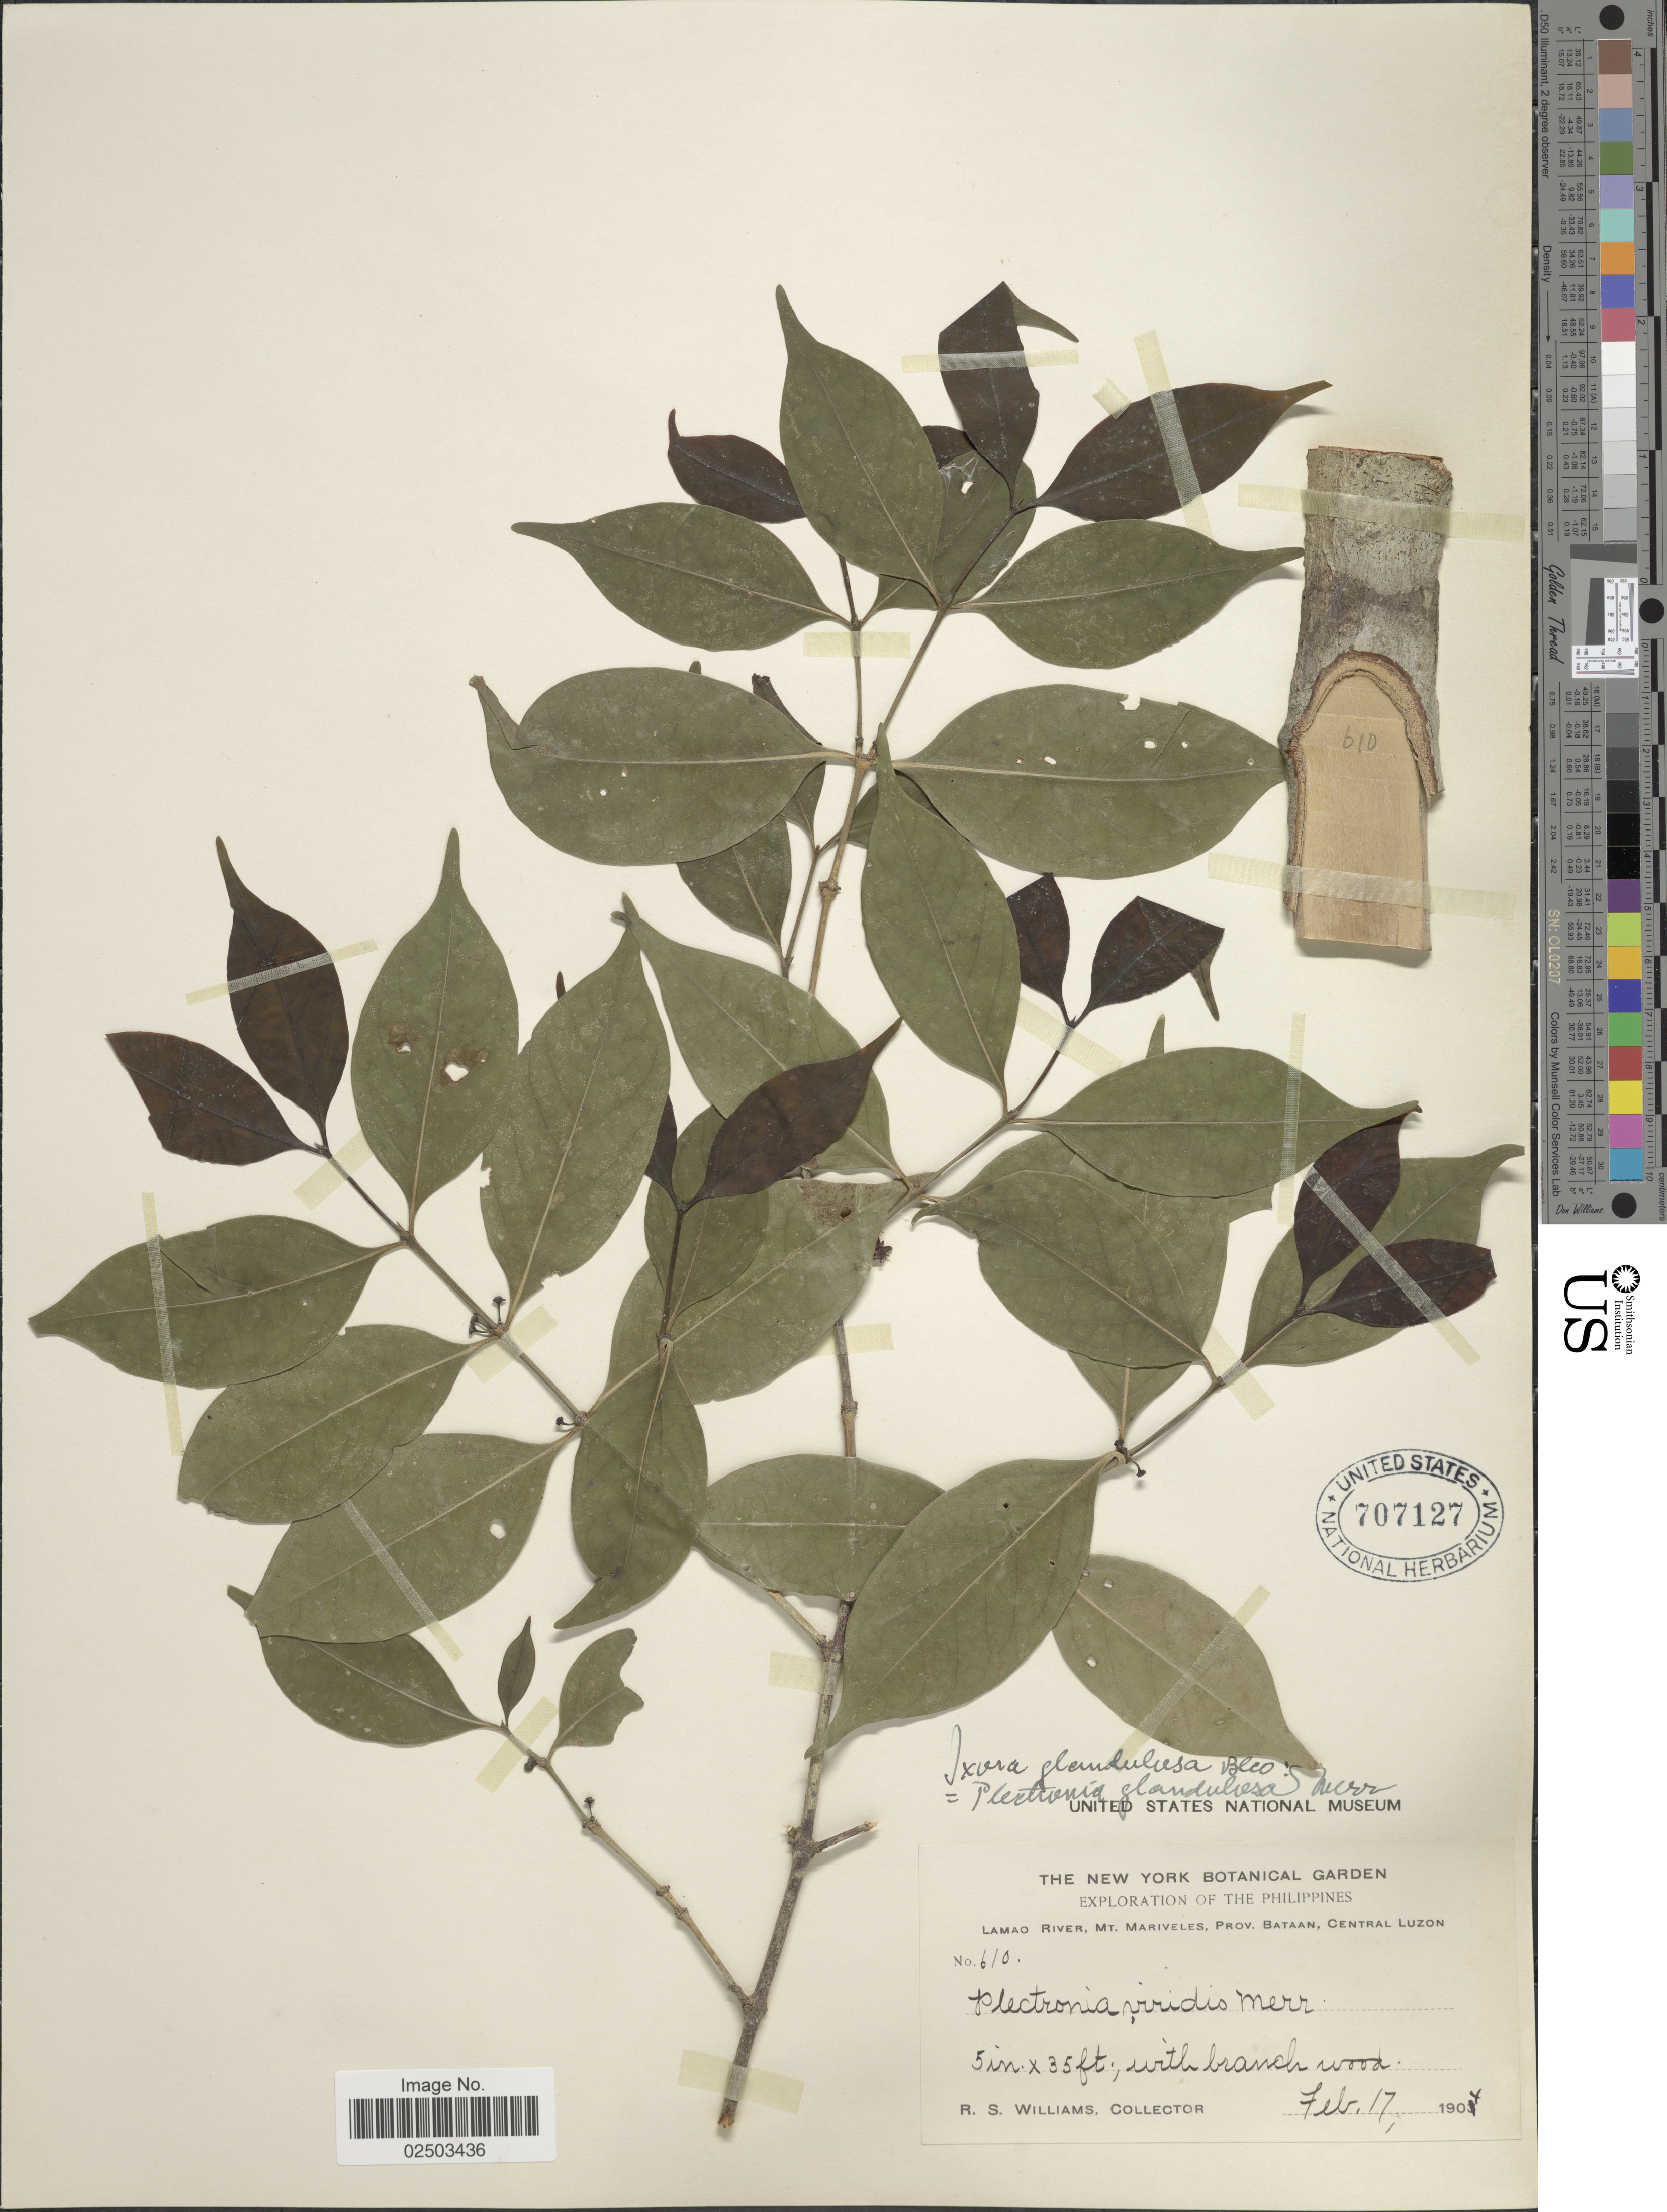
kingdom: Plantae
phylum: Tracheophyta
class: Magnoliopsida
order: Gentianales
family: Rubiaceae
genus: Canthium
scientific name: Canthium glandulosum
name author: (Blanco) Merr.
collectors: R. S. Williams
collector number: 610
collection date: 1904-02-17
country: Philippines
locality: Lamao River, Mt. Mariveles, Prov. Bataan, Central Luzon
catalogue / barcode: US 707127